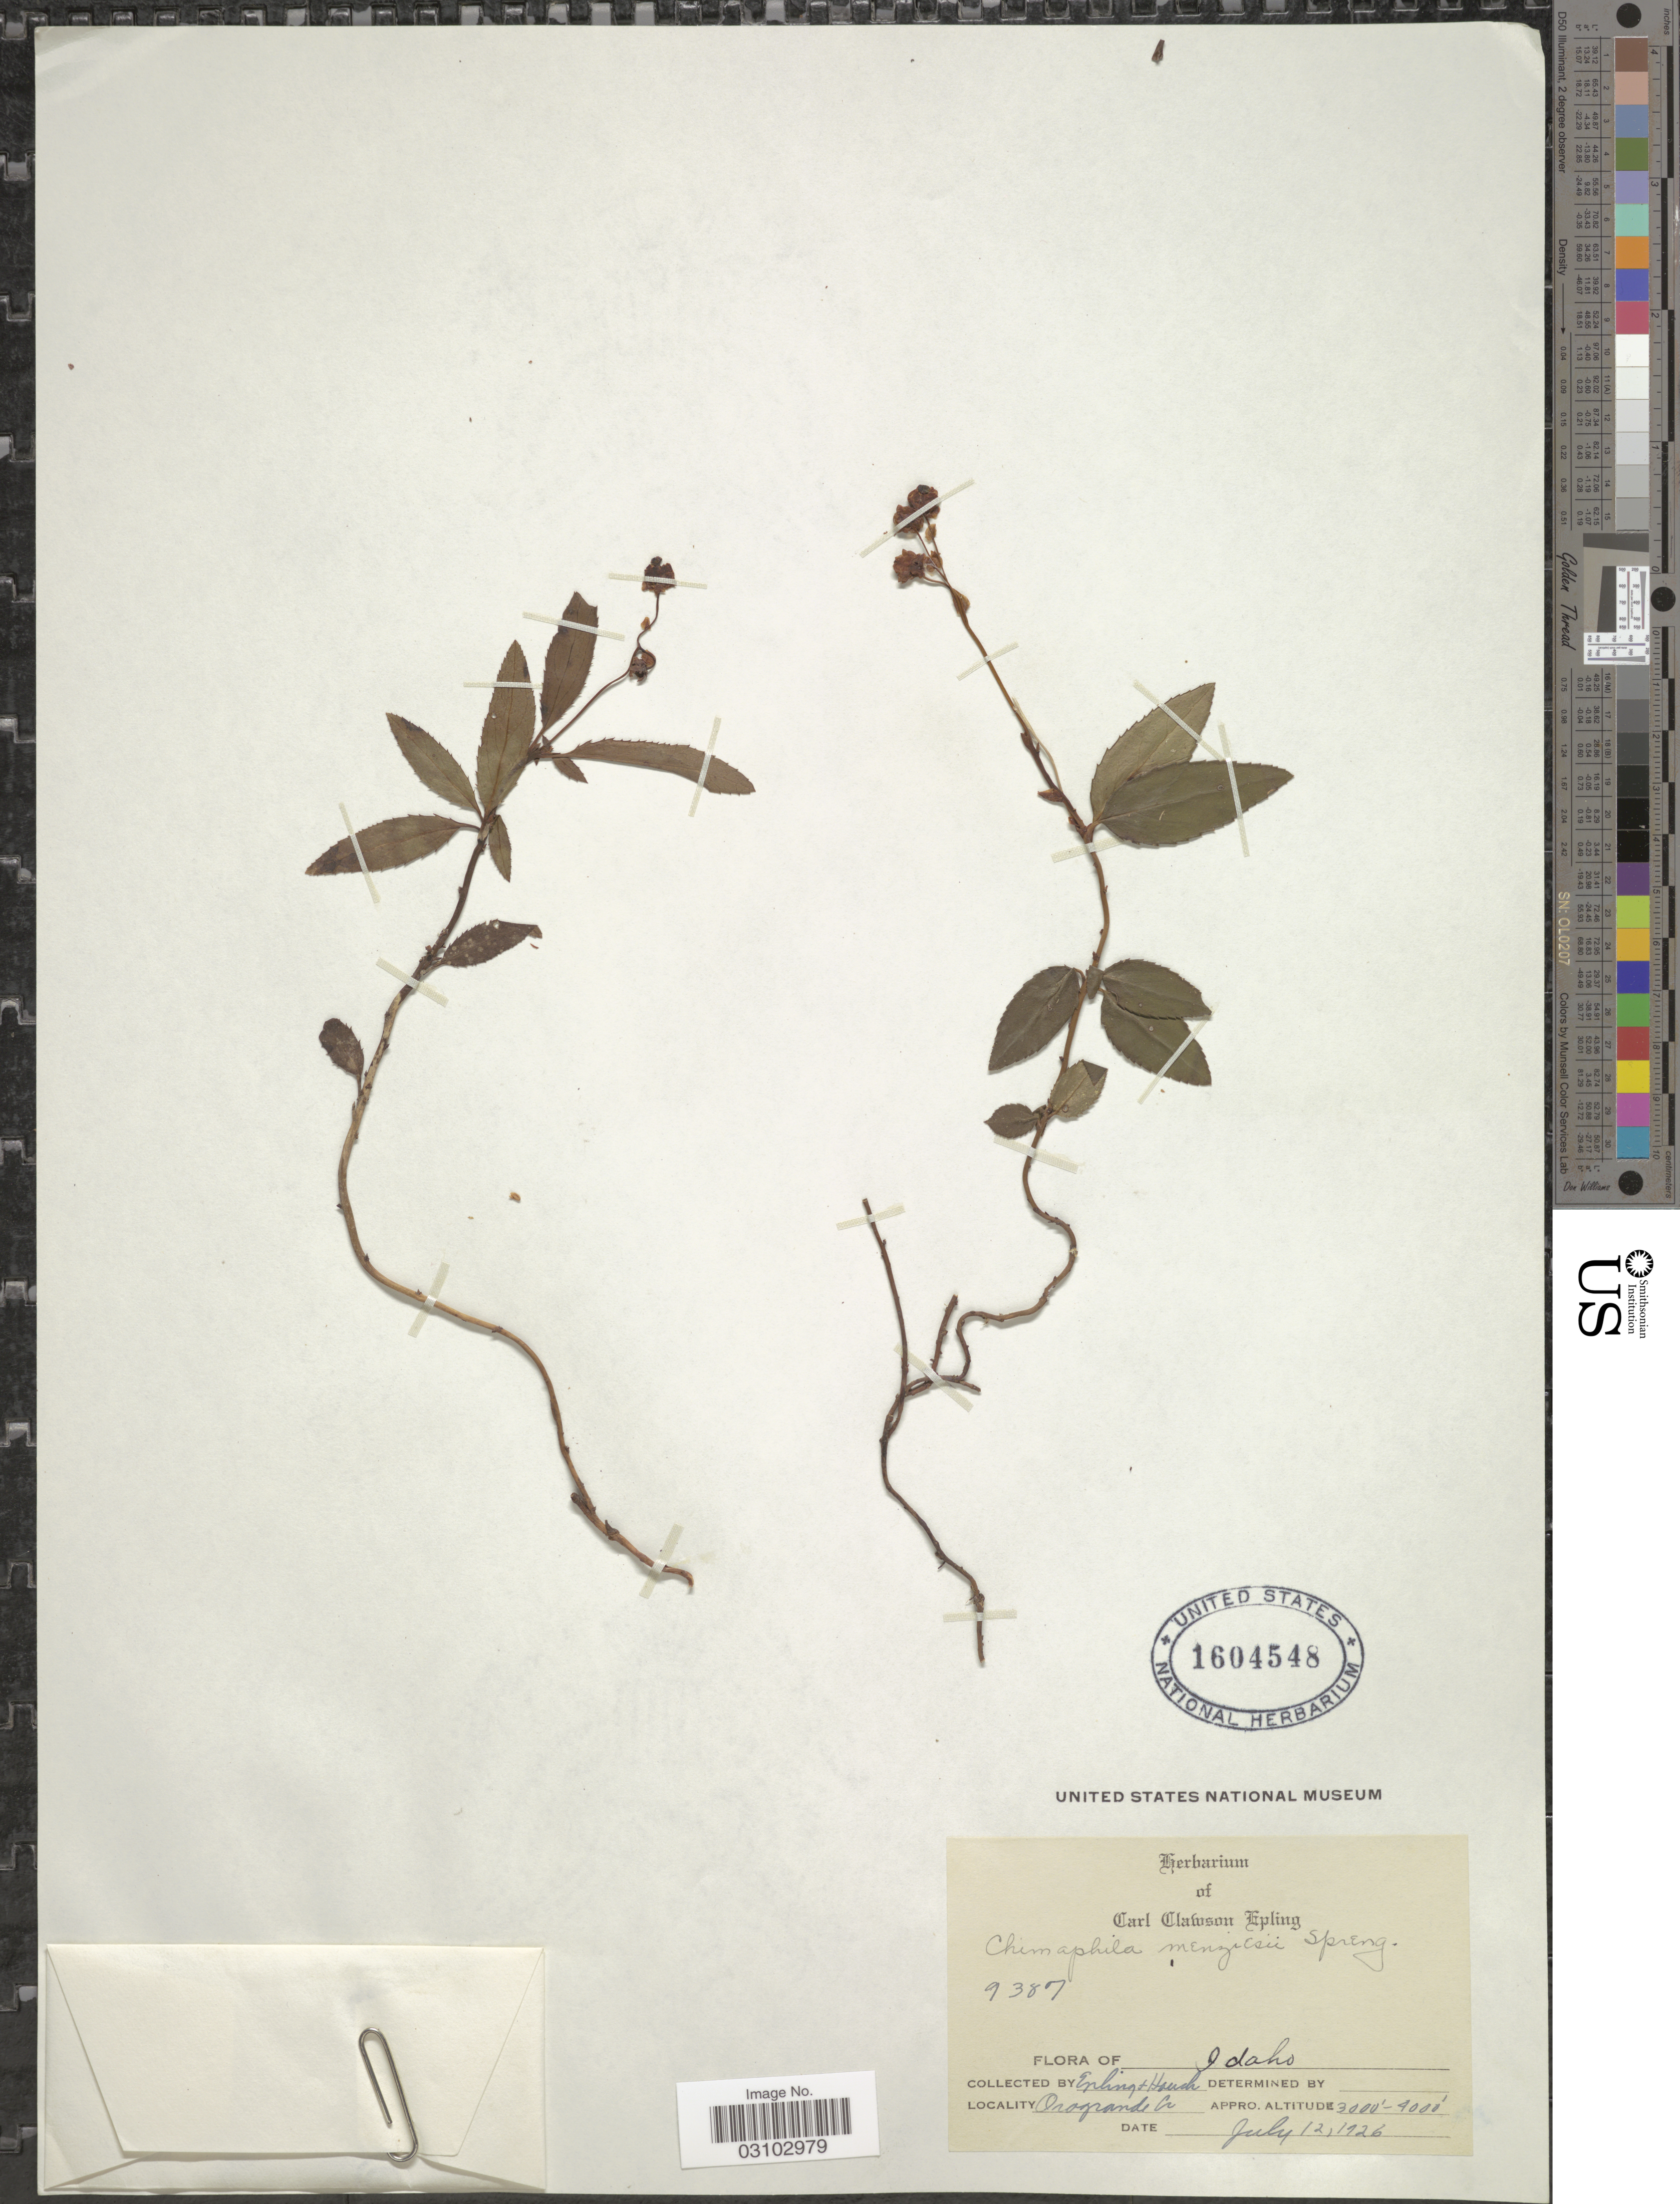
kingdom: Plantae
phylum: Tracheophyta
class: Magnoliopsida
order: Ericales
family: Ericaceae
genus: Chimaphila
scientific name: Chimaphila menziesii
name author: (R. Br. ex G. Don) Spreng.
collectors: C. C. Epling & -. Hauch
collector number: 9387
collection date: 1926-07-12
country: United States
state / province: Idaho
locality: Orogrande Cr.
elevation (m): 914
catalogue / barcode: US 1604548